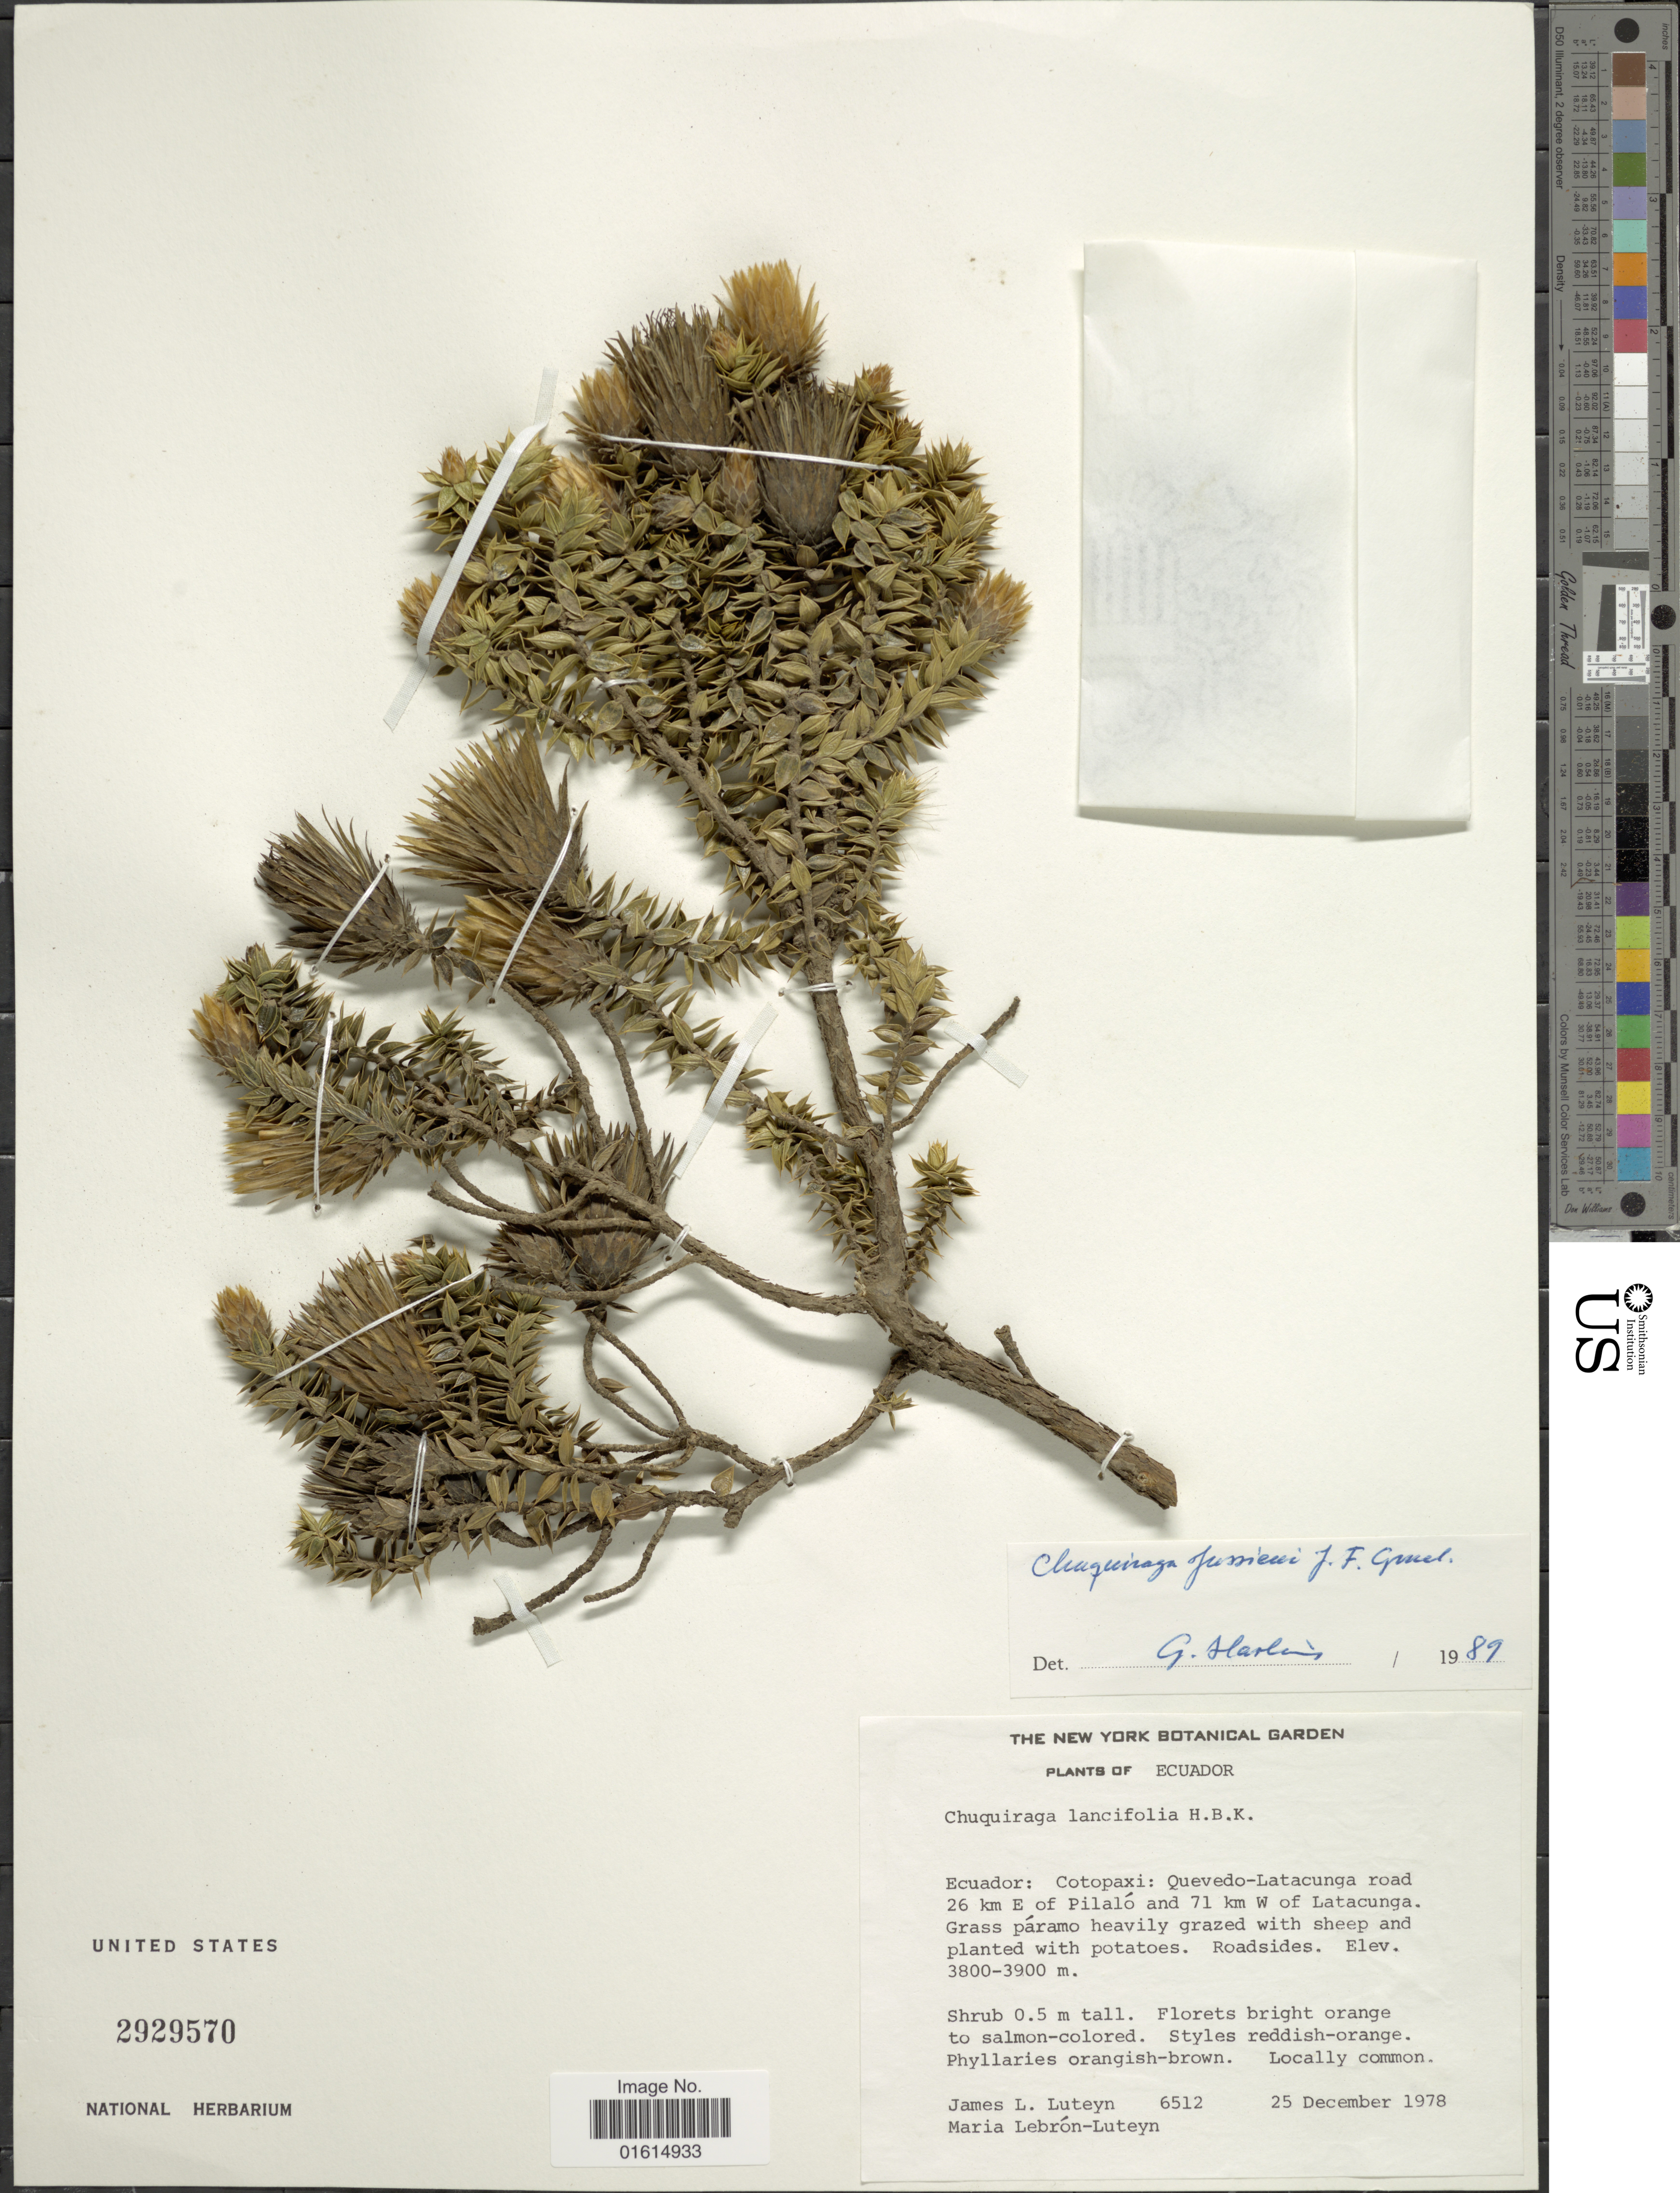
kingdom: Plantae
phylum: Tracheophyta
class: Magnoliopsida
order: Asterales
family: Asteraceae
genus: Chuquiraga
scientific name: Chuquiraga jussieui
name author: J.F. Gmel.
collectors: J. L. Luteyn & M. L. Lebrón-Luteyn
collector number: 6512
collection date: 1978-12-25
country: Ecuador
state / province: Cotopaxi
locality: Cotopaxi, Quevedo-Latacunga road 26 km E of Pilalo and 71 km W of Latacunga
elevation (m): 3800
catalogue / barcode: US 2929570